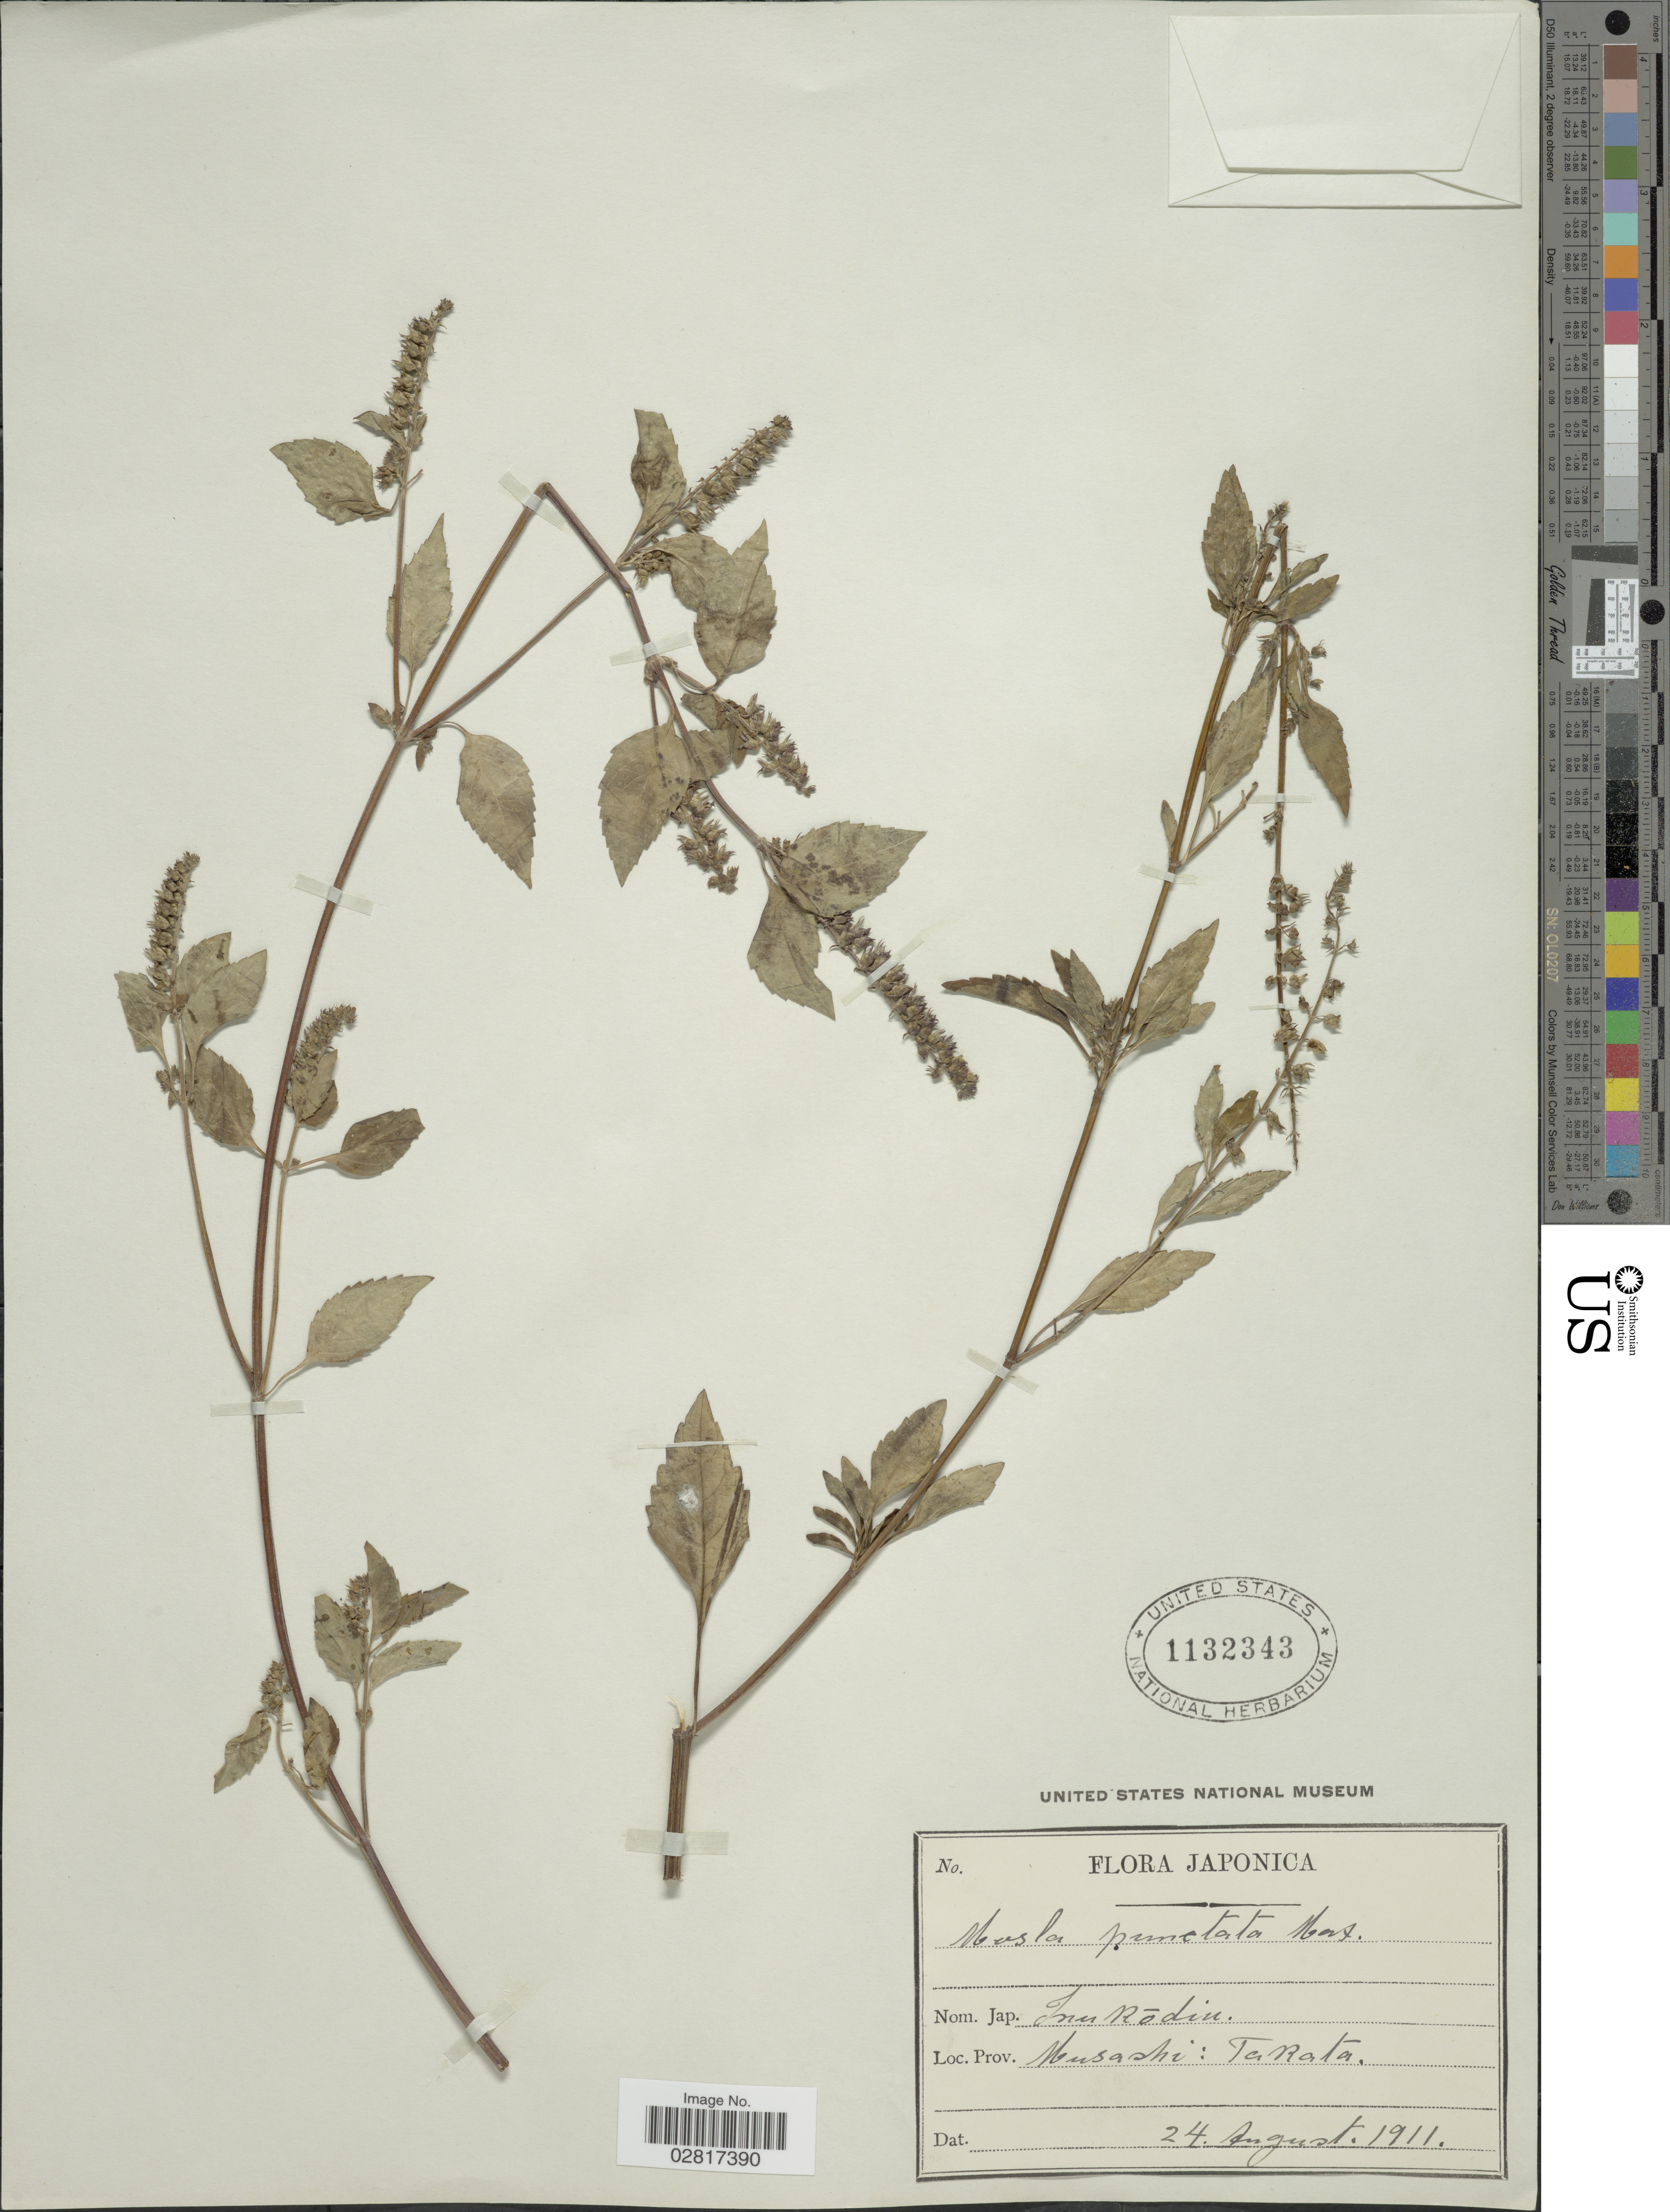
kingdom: Plantae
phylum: Tracheophyta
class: Magnoliopsida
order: Lamiales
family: Lamiaceae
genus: Mosla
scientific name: Mosla scabra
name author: (Thunb.) C.Y. Wu & H.W. Li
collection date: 1911-08-24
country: Japan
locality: Musashi: Takata.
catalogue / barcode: US 1132343